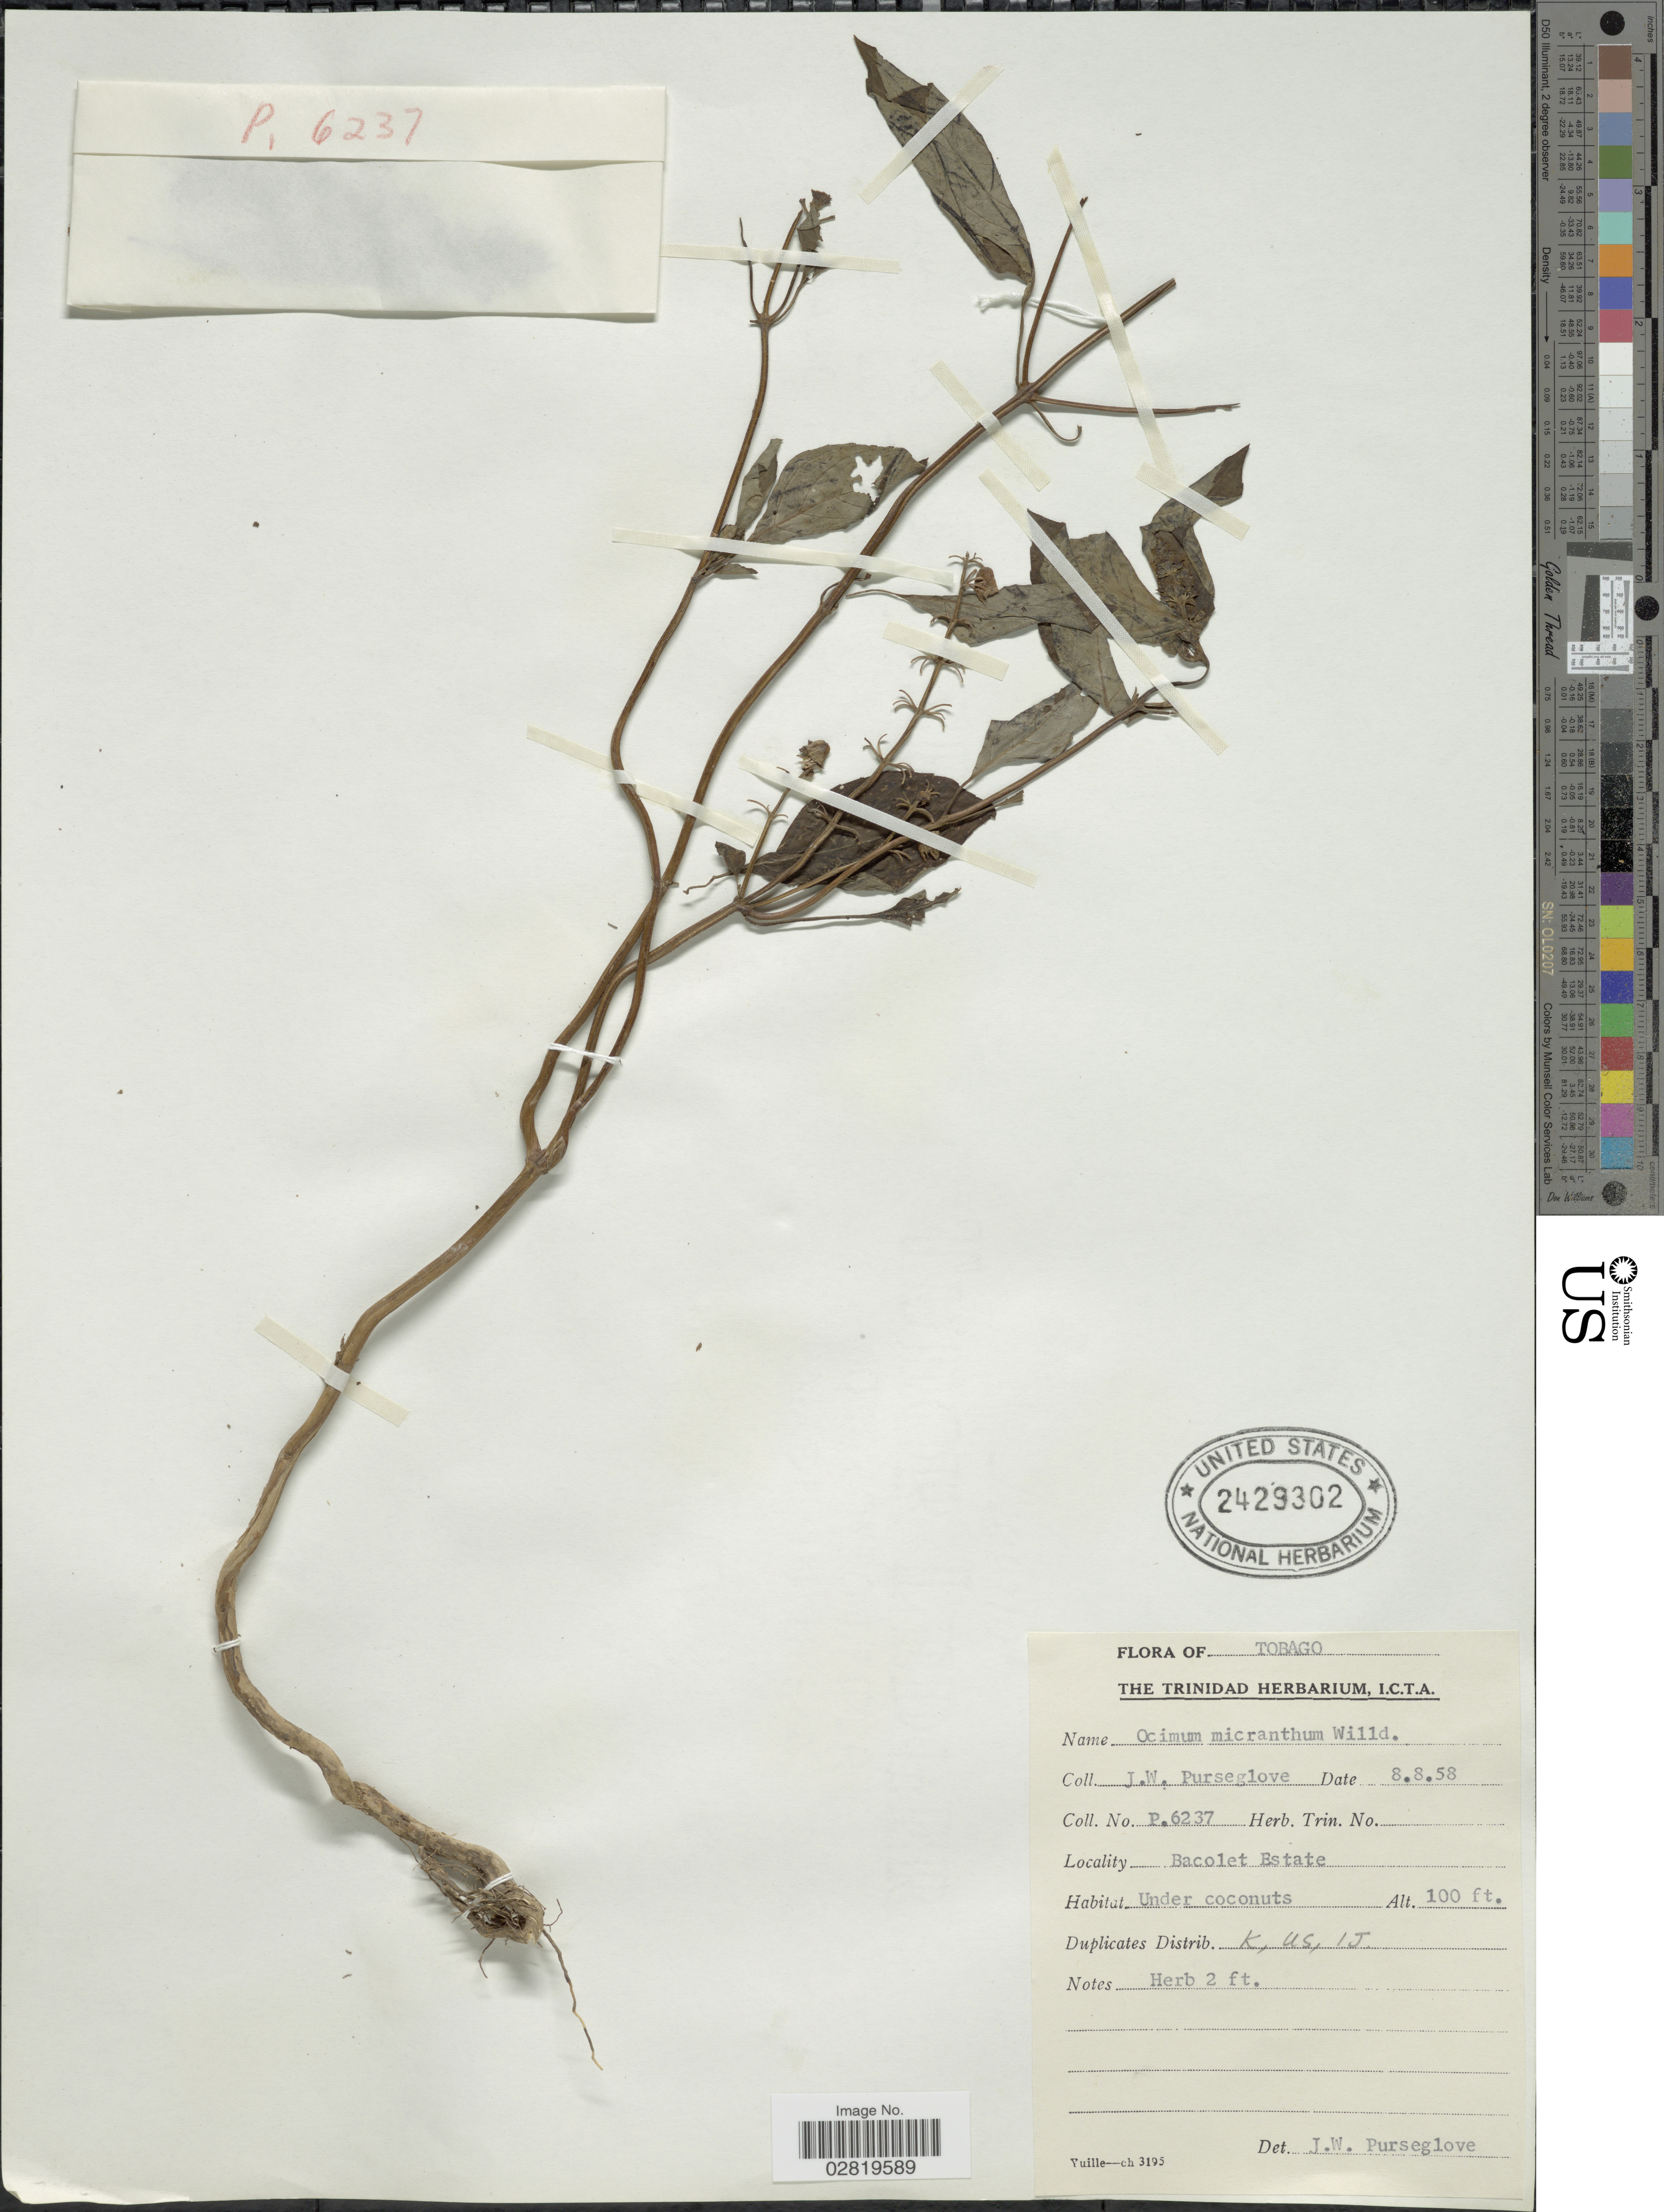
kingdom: Plantae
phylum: Tracheophyta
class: Magnoliopsida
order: Lamiales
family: Lamiaceae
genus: Ocimum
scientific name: Ocimum micranthum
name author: Willd.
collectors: J. Purseglove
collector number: P6237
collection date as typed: Transcribed d/m/y: 8/8/58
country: Trinidad and Tobago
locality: Tobago, Bacolet Estate.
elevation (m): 30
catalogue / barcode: US 2429302